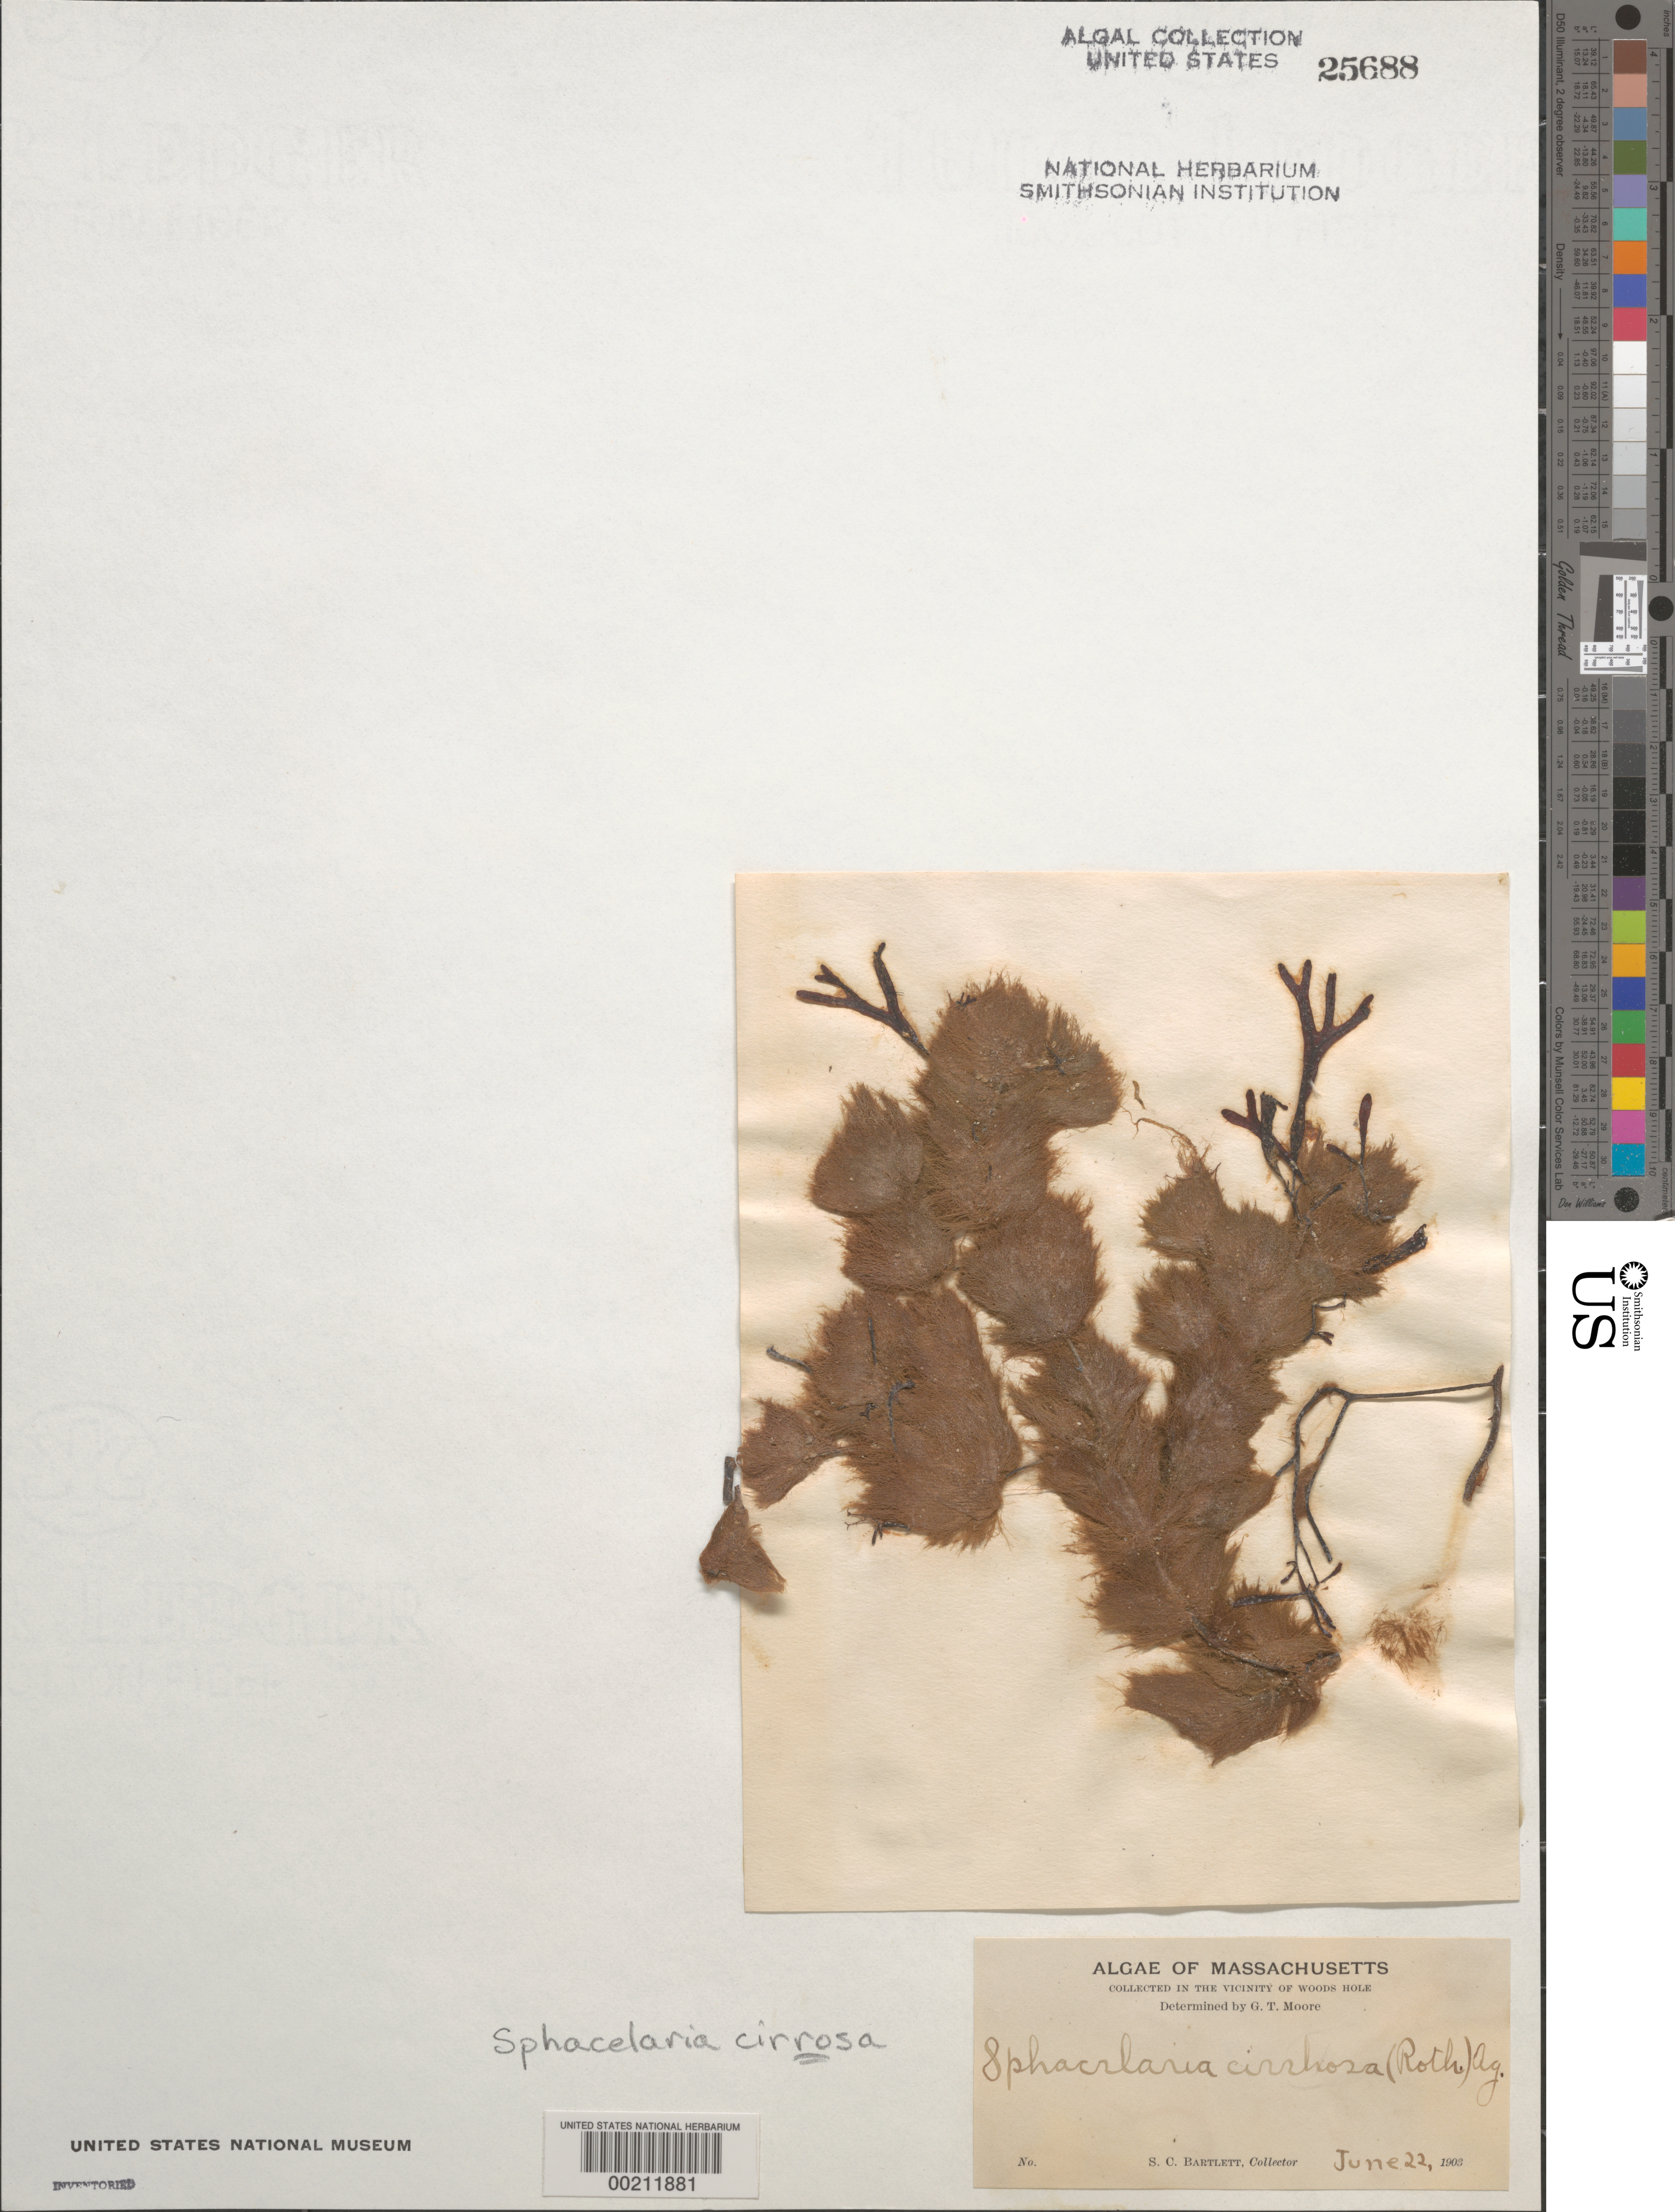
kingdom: Chromista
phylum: Ochrophyta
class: Phaeophyceae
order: Sphacelariales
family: Sphacelariaceae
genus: Sphacelaria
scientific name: Sphacelaria cirrosa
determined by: Moore, G. T.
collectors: S. C. Bartlett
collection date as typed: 22 Jun 1903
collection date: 1903-06-22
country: United States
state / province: Massachusetts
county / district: Barnstable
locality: Woods Hole area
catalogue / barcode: US 25688